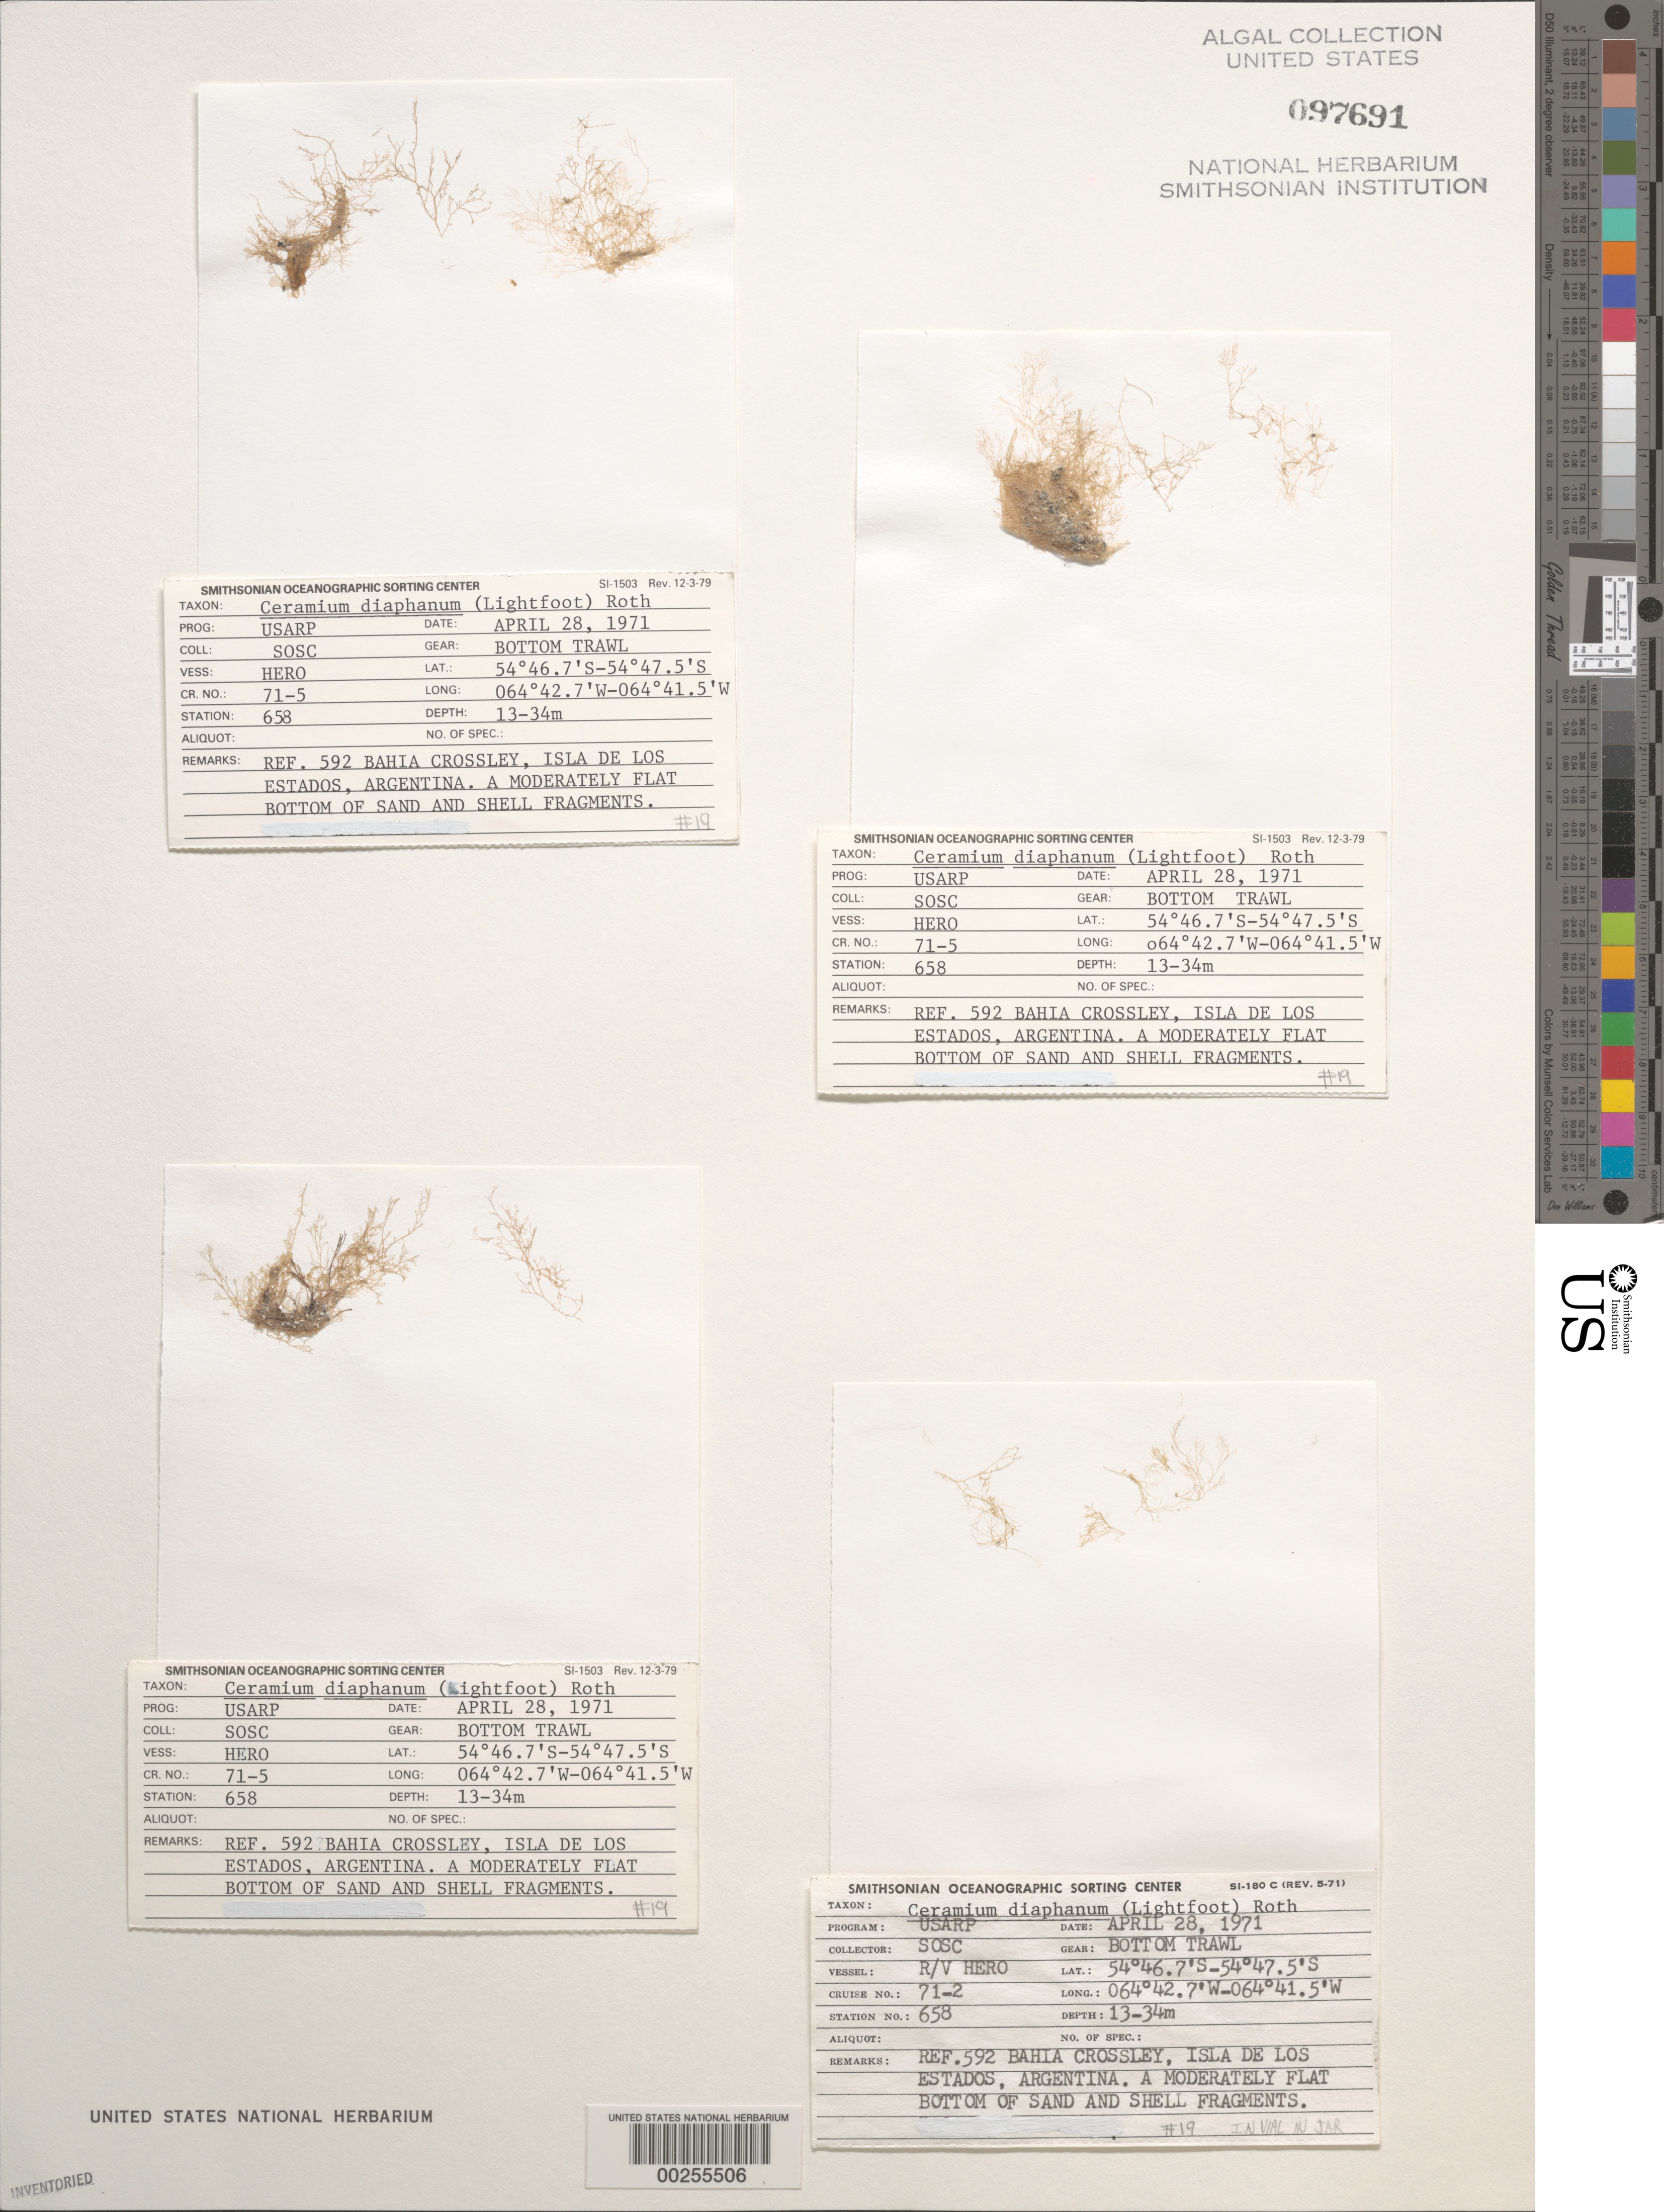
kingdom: Plantae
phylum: Rhodophyta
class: Florideophyceae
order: Ceramiales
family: Ceramiaceae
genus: Ceramium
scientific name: Ceramium diaphanum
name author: (Lightf.) Roth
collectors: SOSC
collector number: Station 658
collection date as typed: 28 Apr 1971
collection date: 1971-04-28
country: Argentina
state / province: Tierra del Fuego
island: Isla de los Estados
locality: Bahia Crossley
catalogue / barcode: US 97691